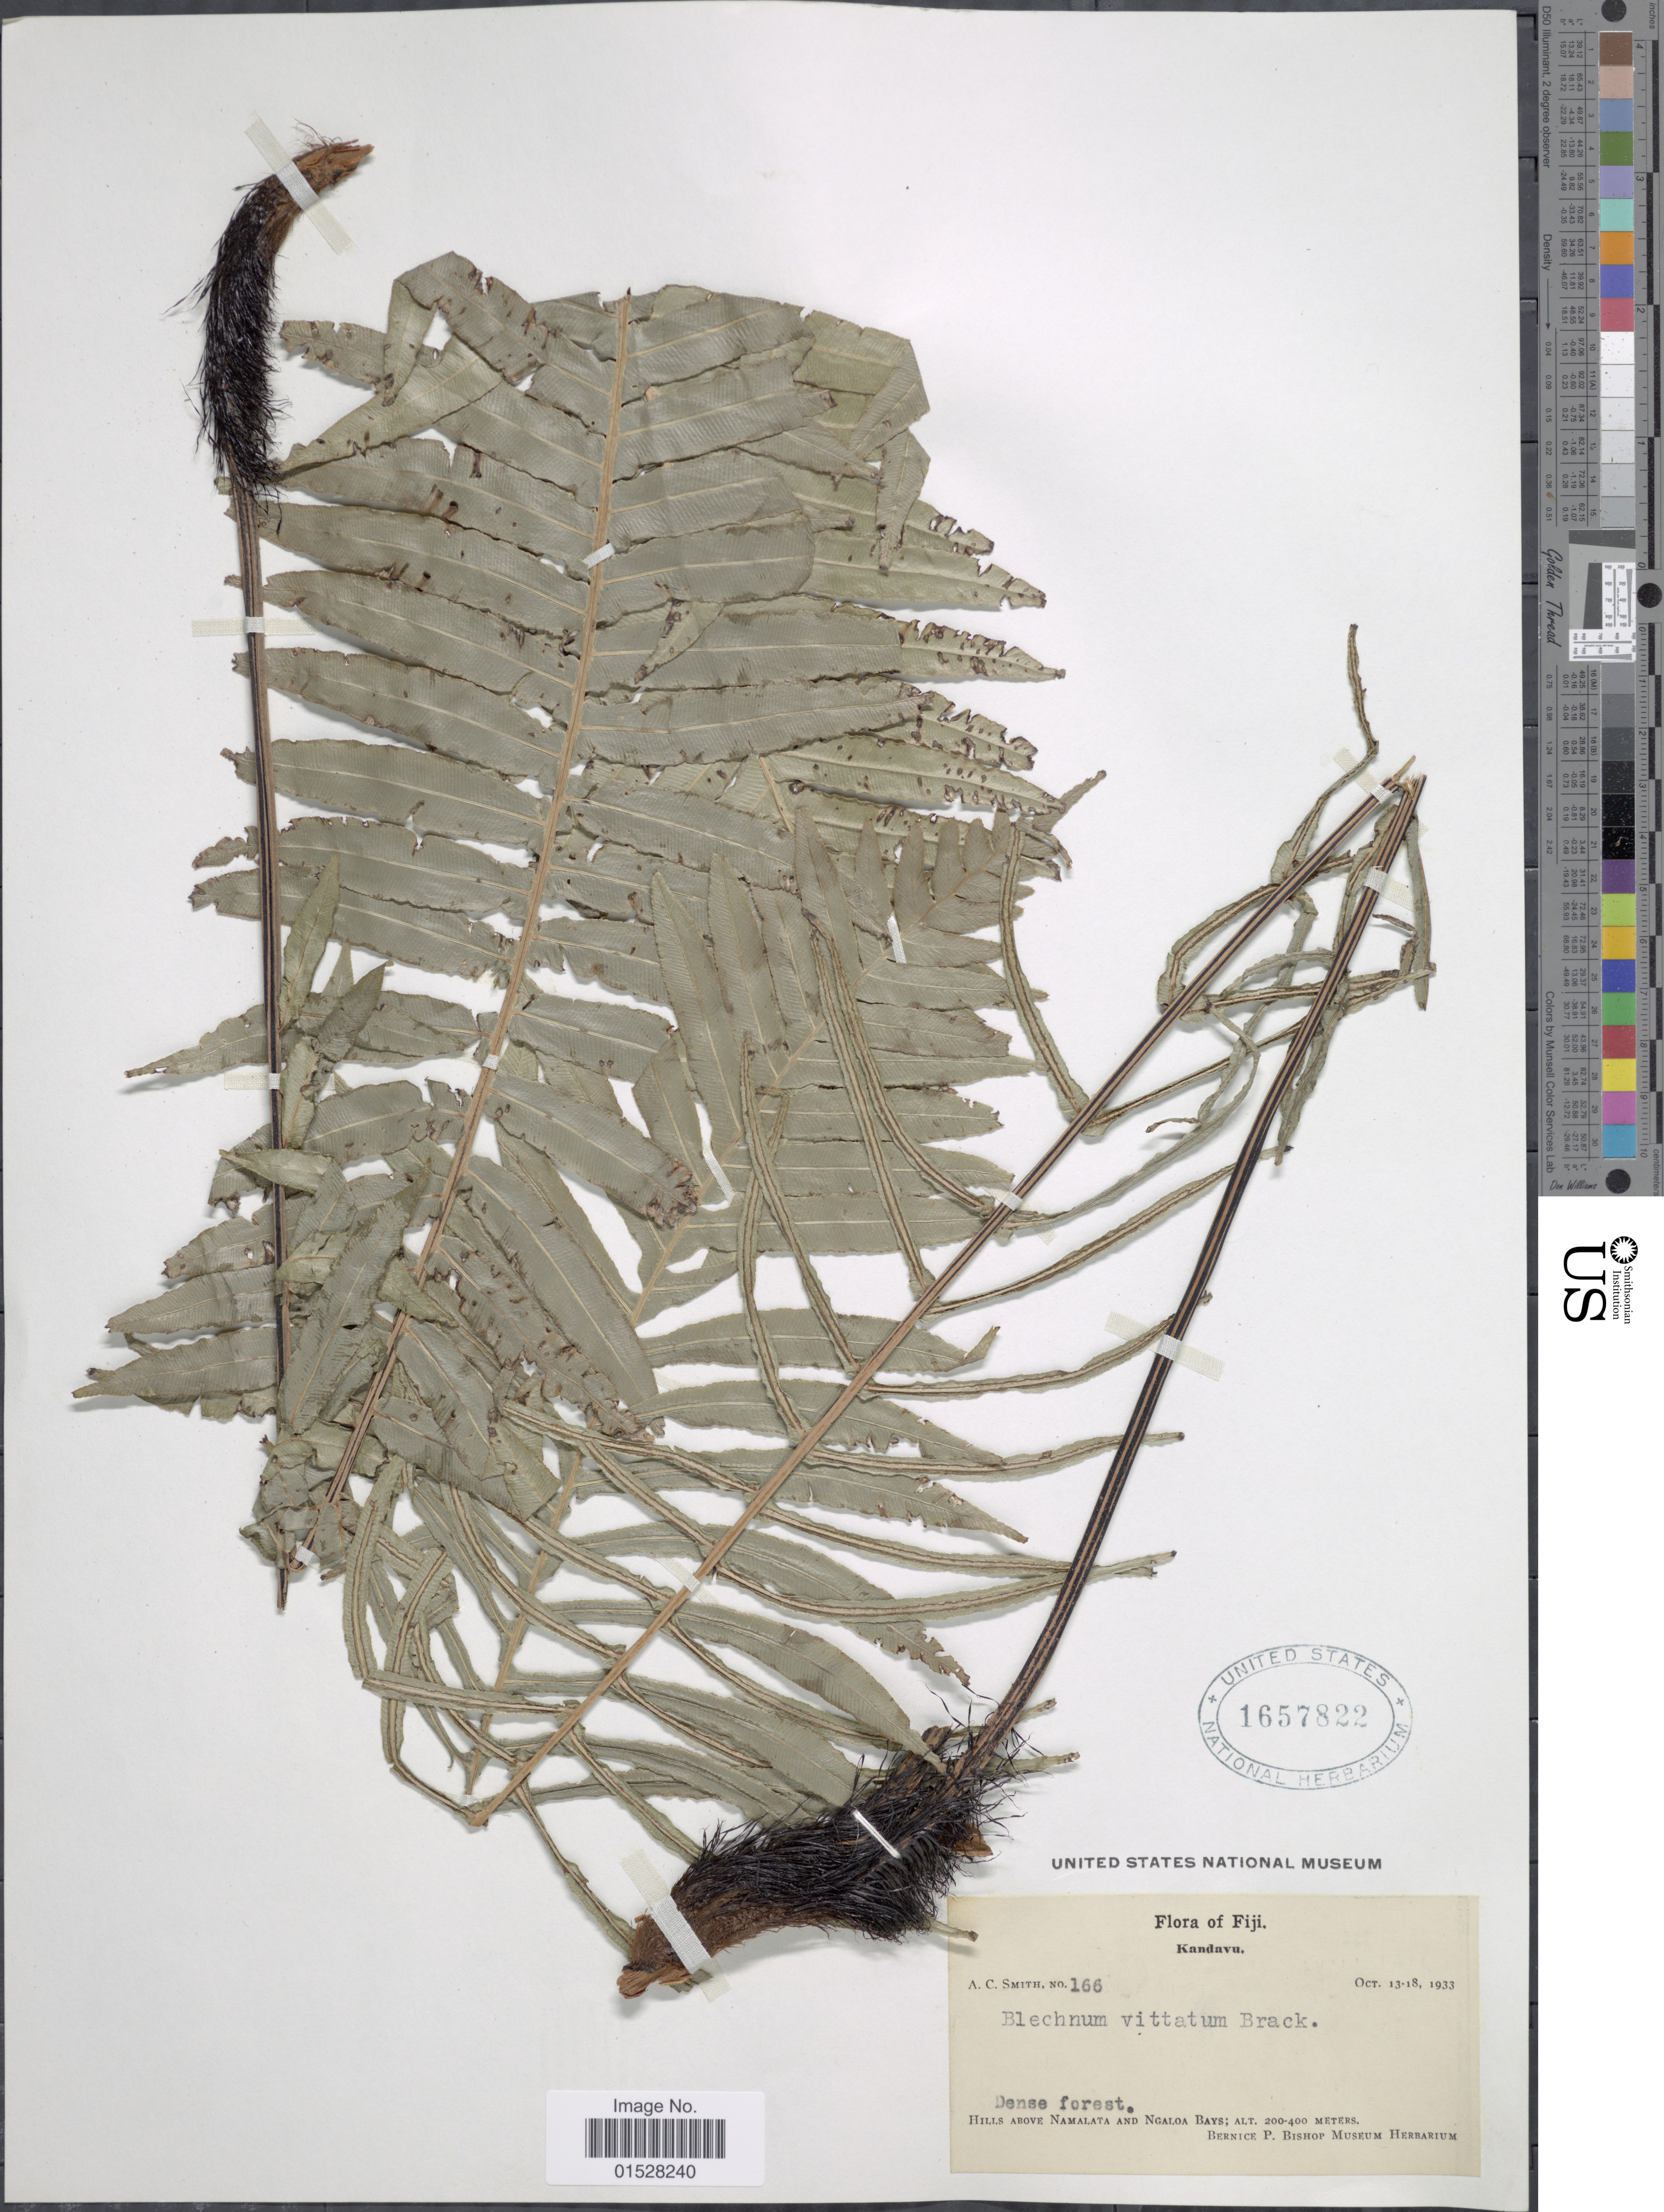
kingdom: Plantae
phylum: Tracheophyta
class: Polypodiopsida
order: Polypodiales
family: Blechnaceae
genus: Blechnum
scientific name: Blechnum vittatum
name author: Brack. in Wilkes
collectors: A. C. Smith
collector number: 166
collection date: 1933-10-13/1933-10-18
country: Fiji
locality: Kandavu, Hills above Namalata and Ngalo Bays.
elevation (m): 200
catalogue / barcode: US 1657822